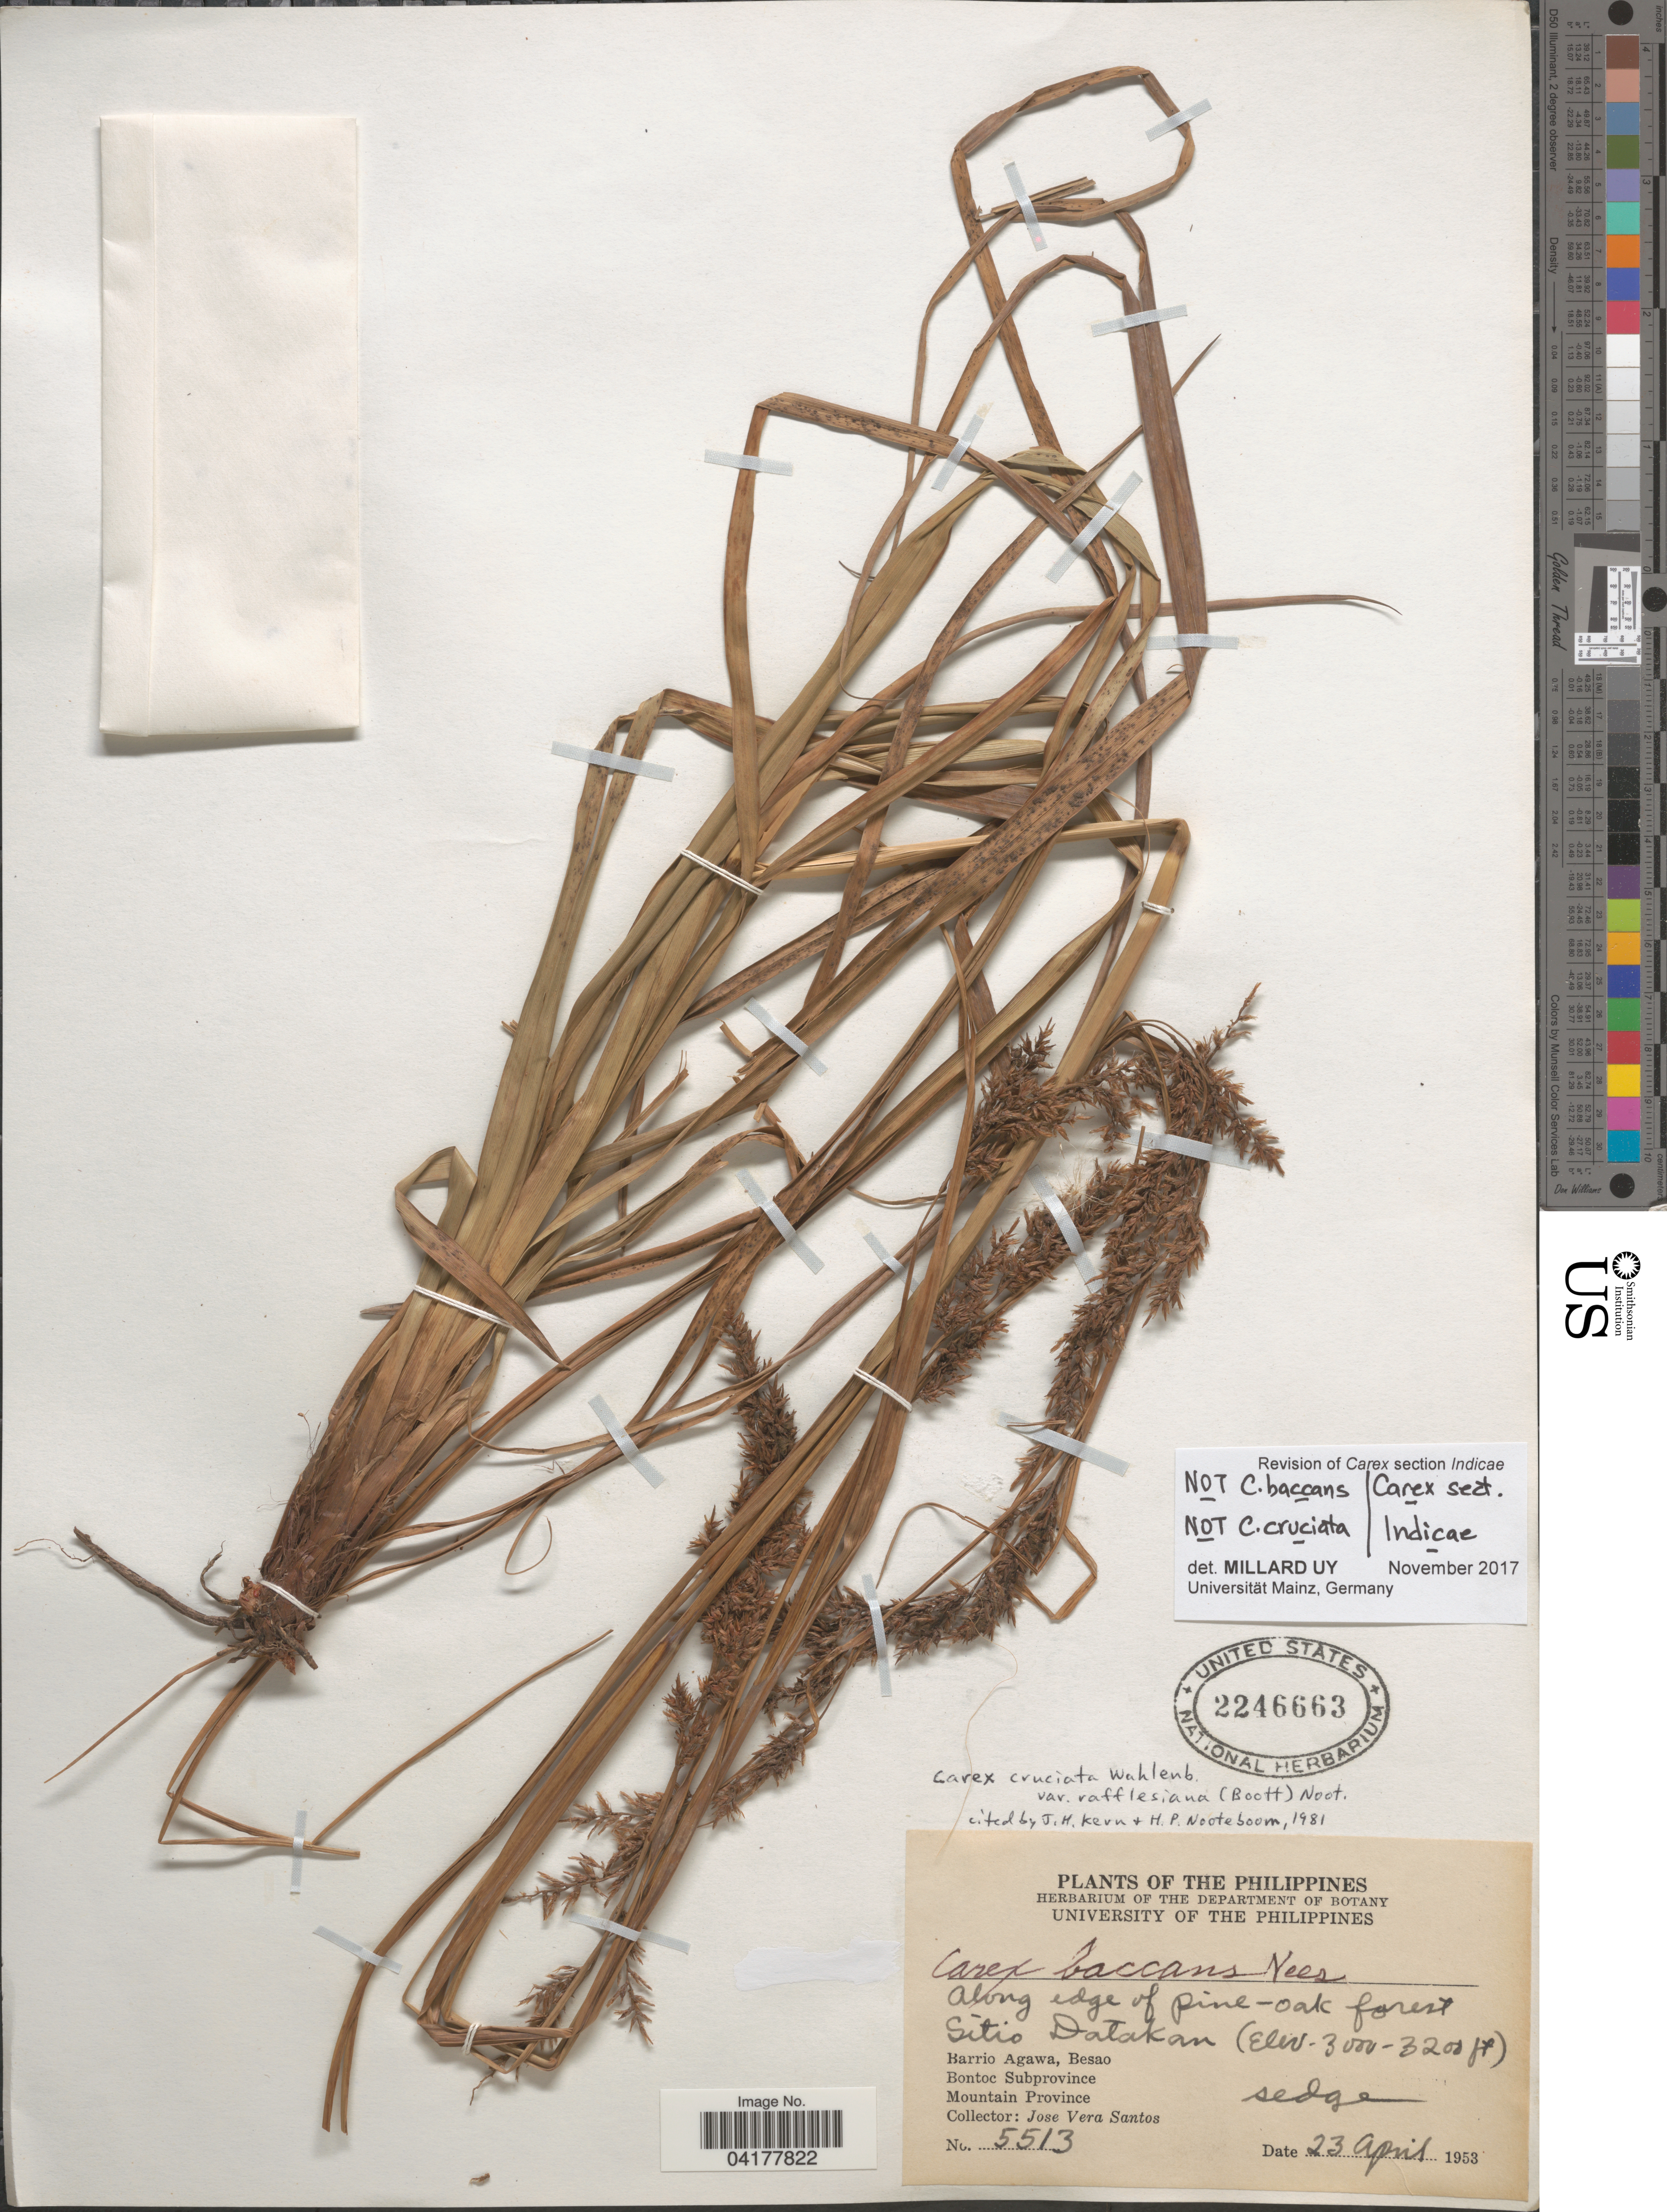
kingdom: Plantae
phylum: Tracheophyta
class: Liliopsida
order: Poales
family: Cyperaceae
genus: Carex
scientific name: Carex sp.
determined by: Uy, Millard M.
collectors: J. Vera Santos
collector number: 5513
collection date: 1953-04-23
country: Philippines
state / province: Cordillera (Administrative Region)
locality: Sitio Datakan. Barrio Agawa, Besao. Bontoc Subprovince. Mountain Province.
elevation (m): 914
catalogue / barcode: US 2246663